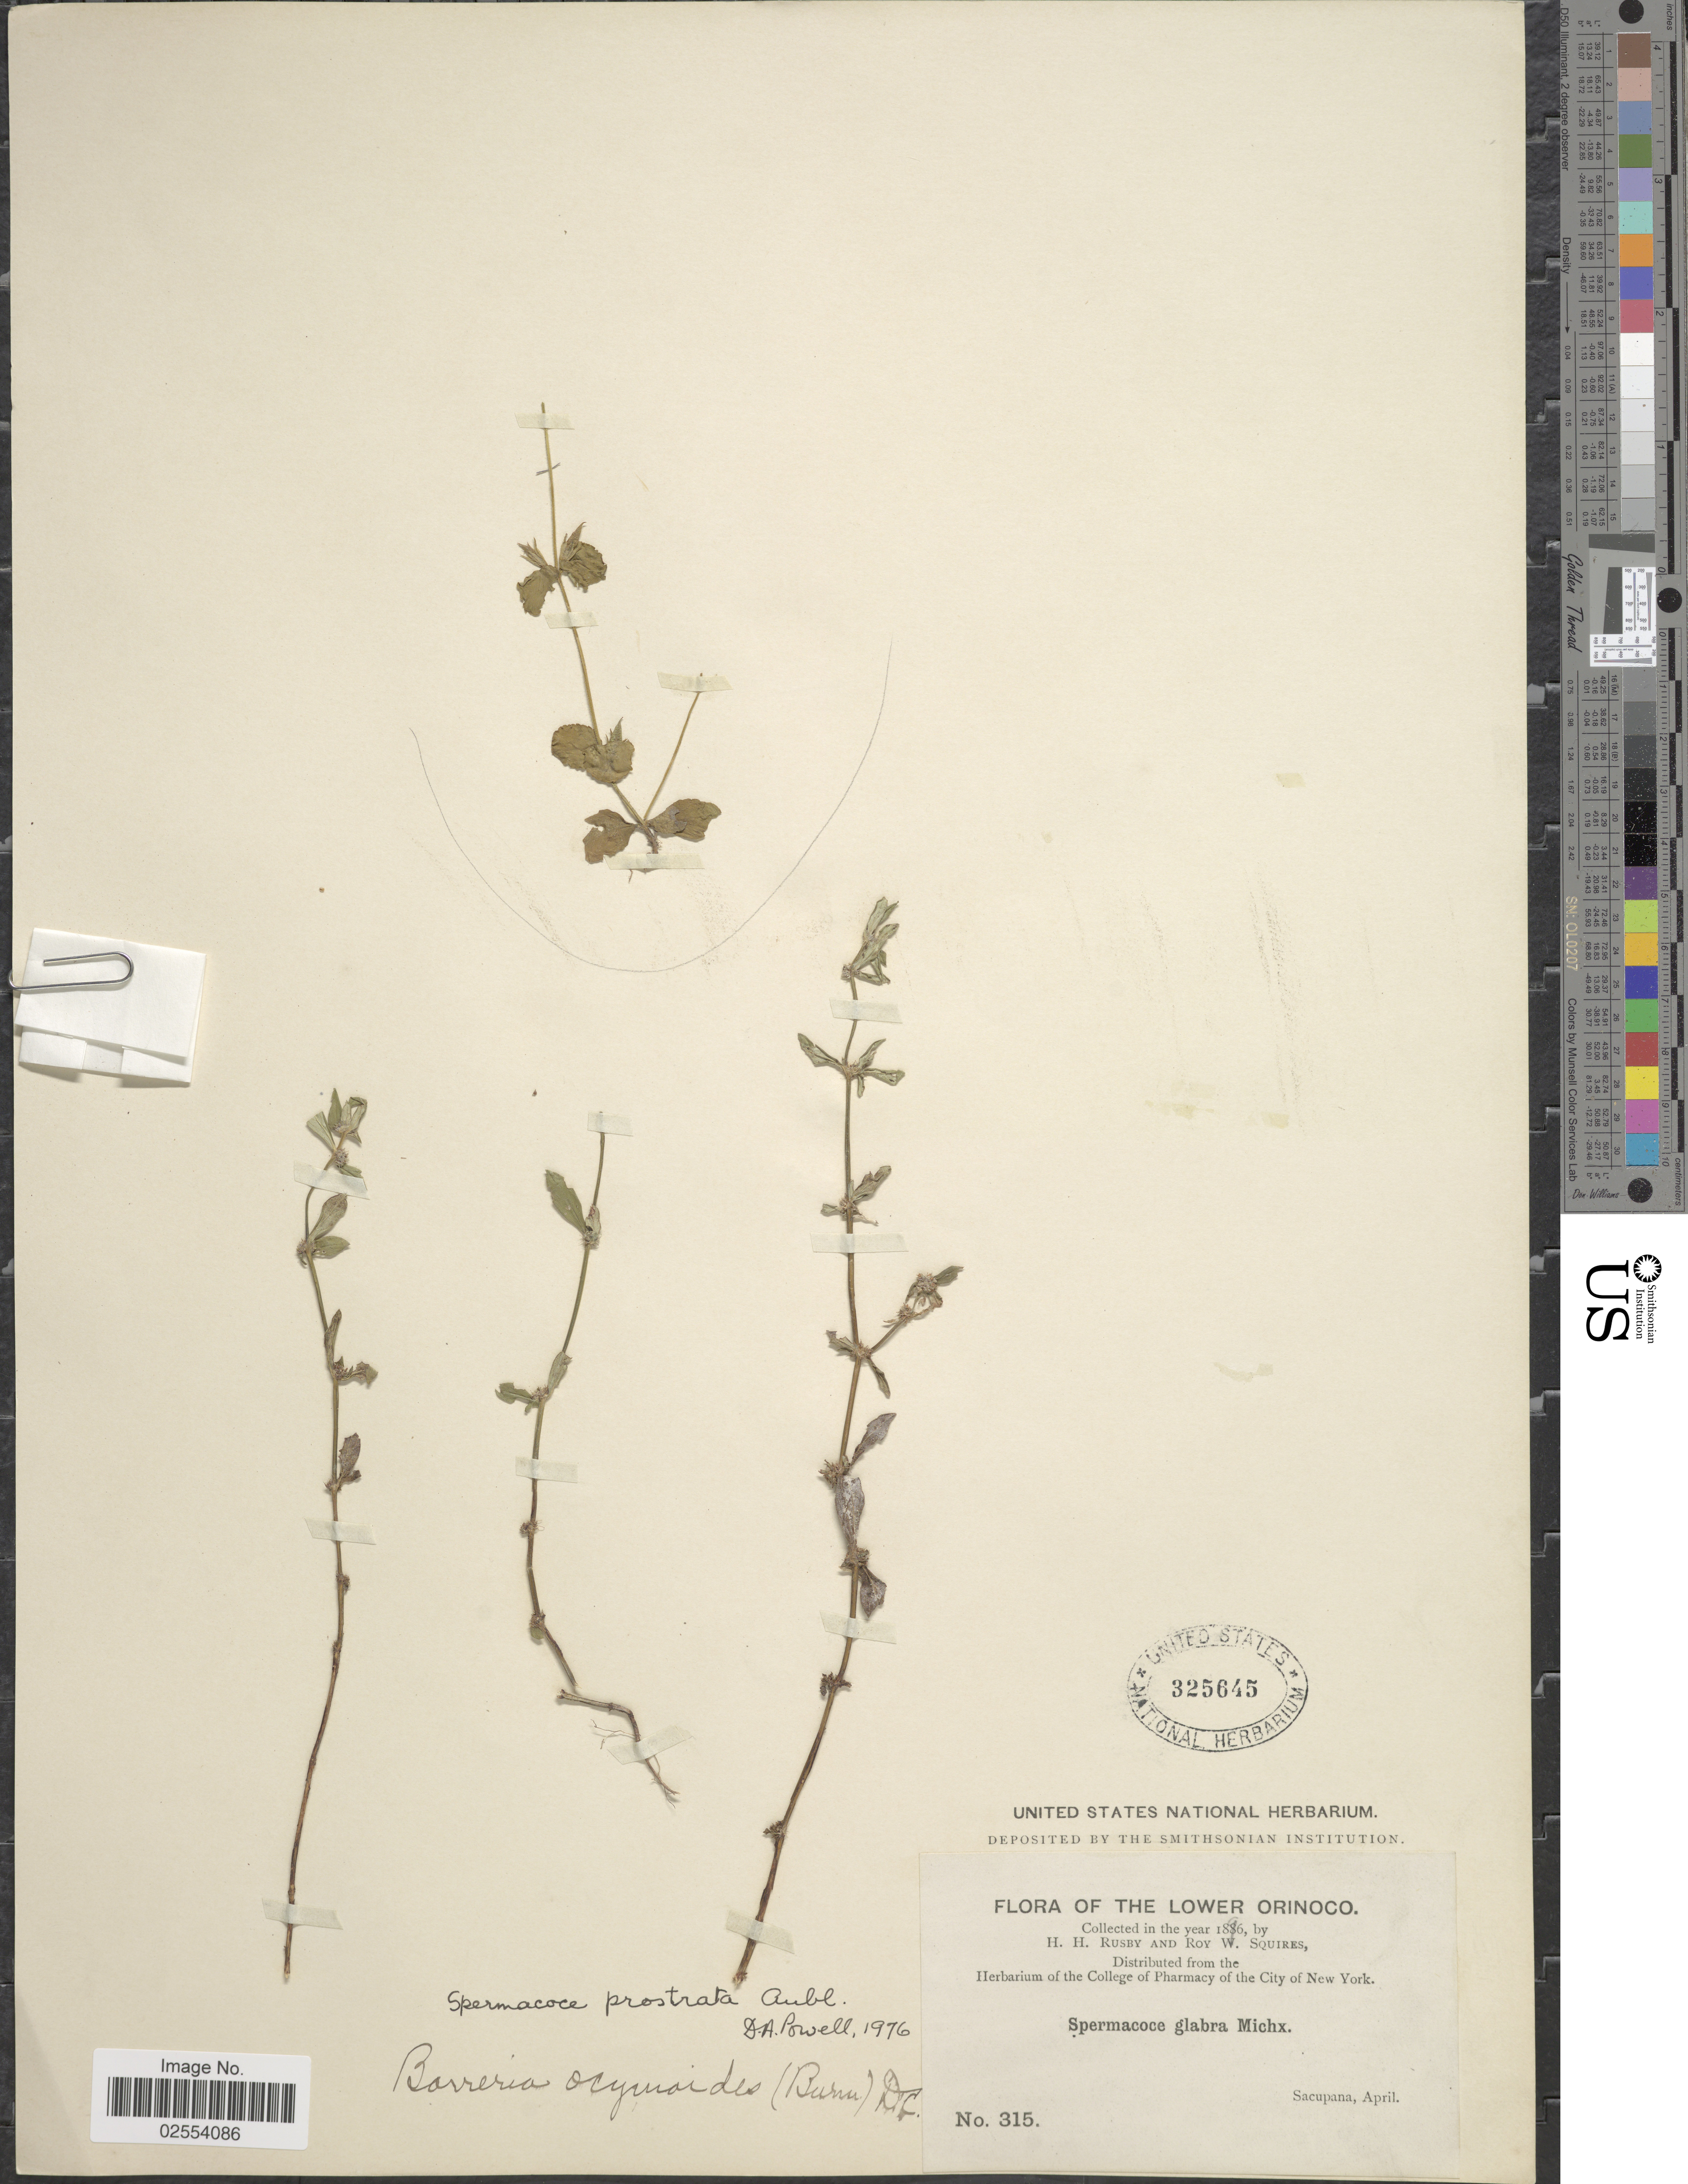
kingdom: Plantae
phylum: Tracheophyta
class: Magnoliopsida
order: Gentianales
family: Rubiaceae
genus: Spermacoce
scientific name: Spermacoce prostrata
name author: Aubl.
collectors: H. H. Rusby & R. Squires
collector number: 315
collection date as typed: April 1896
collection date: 1896-04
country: Venezuela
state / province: Delta Amacuro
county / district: Antonio Díaz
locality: Lower Orinoco, Sacupana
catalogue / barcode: US 325645